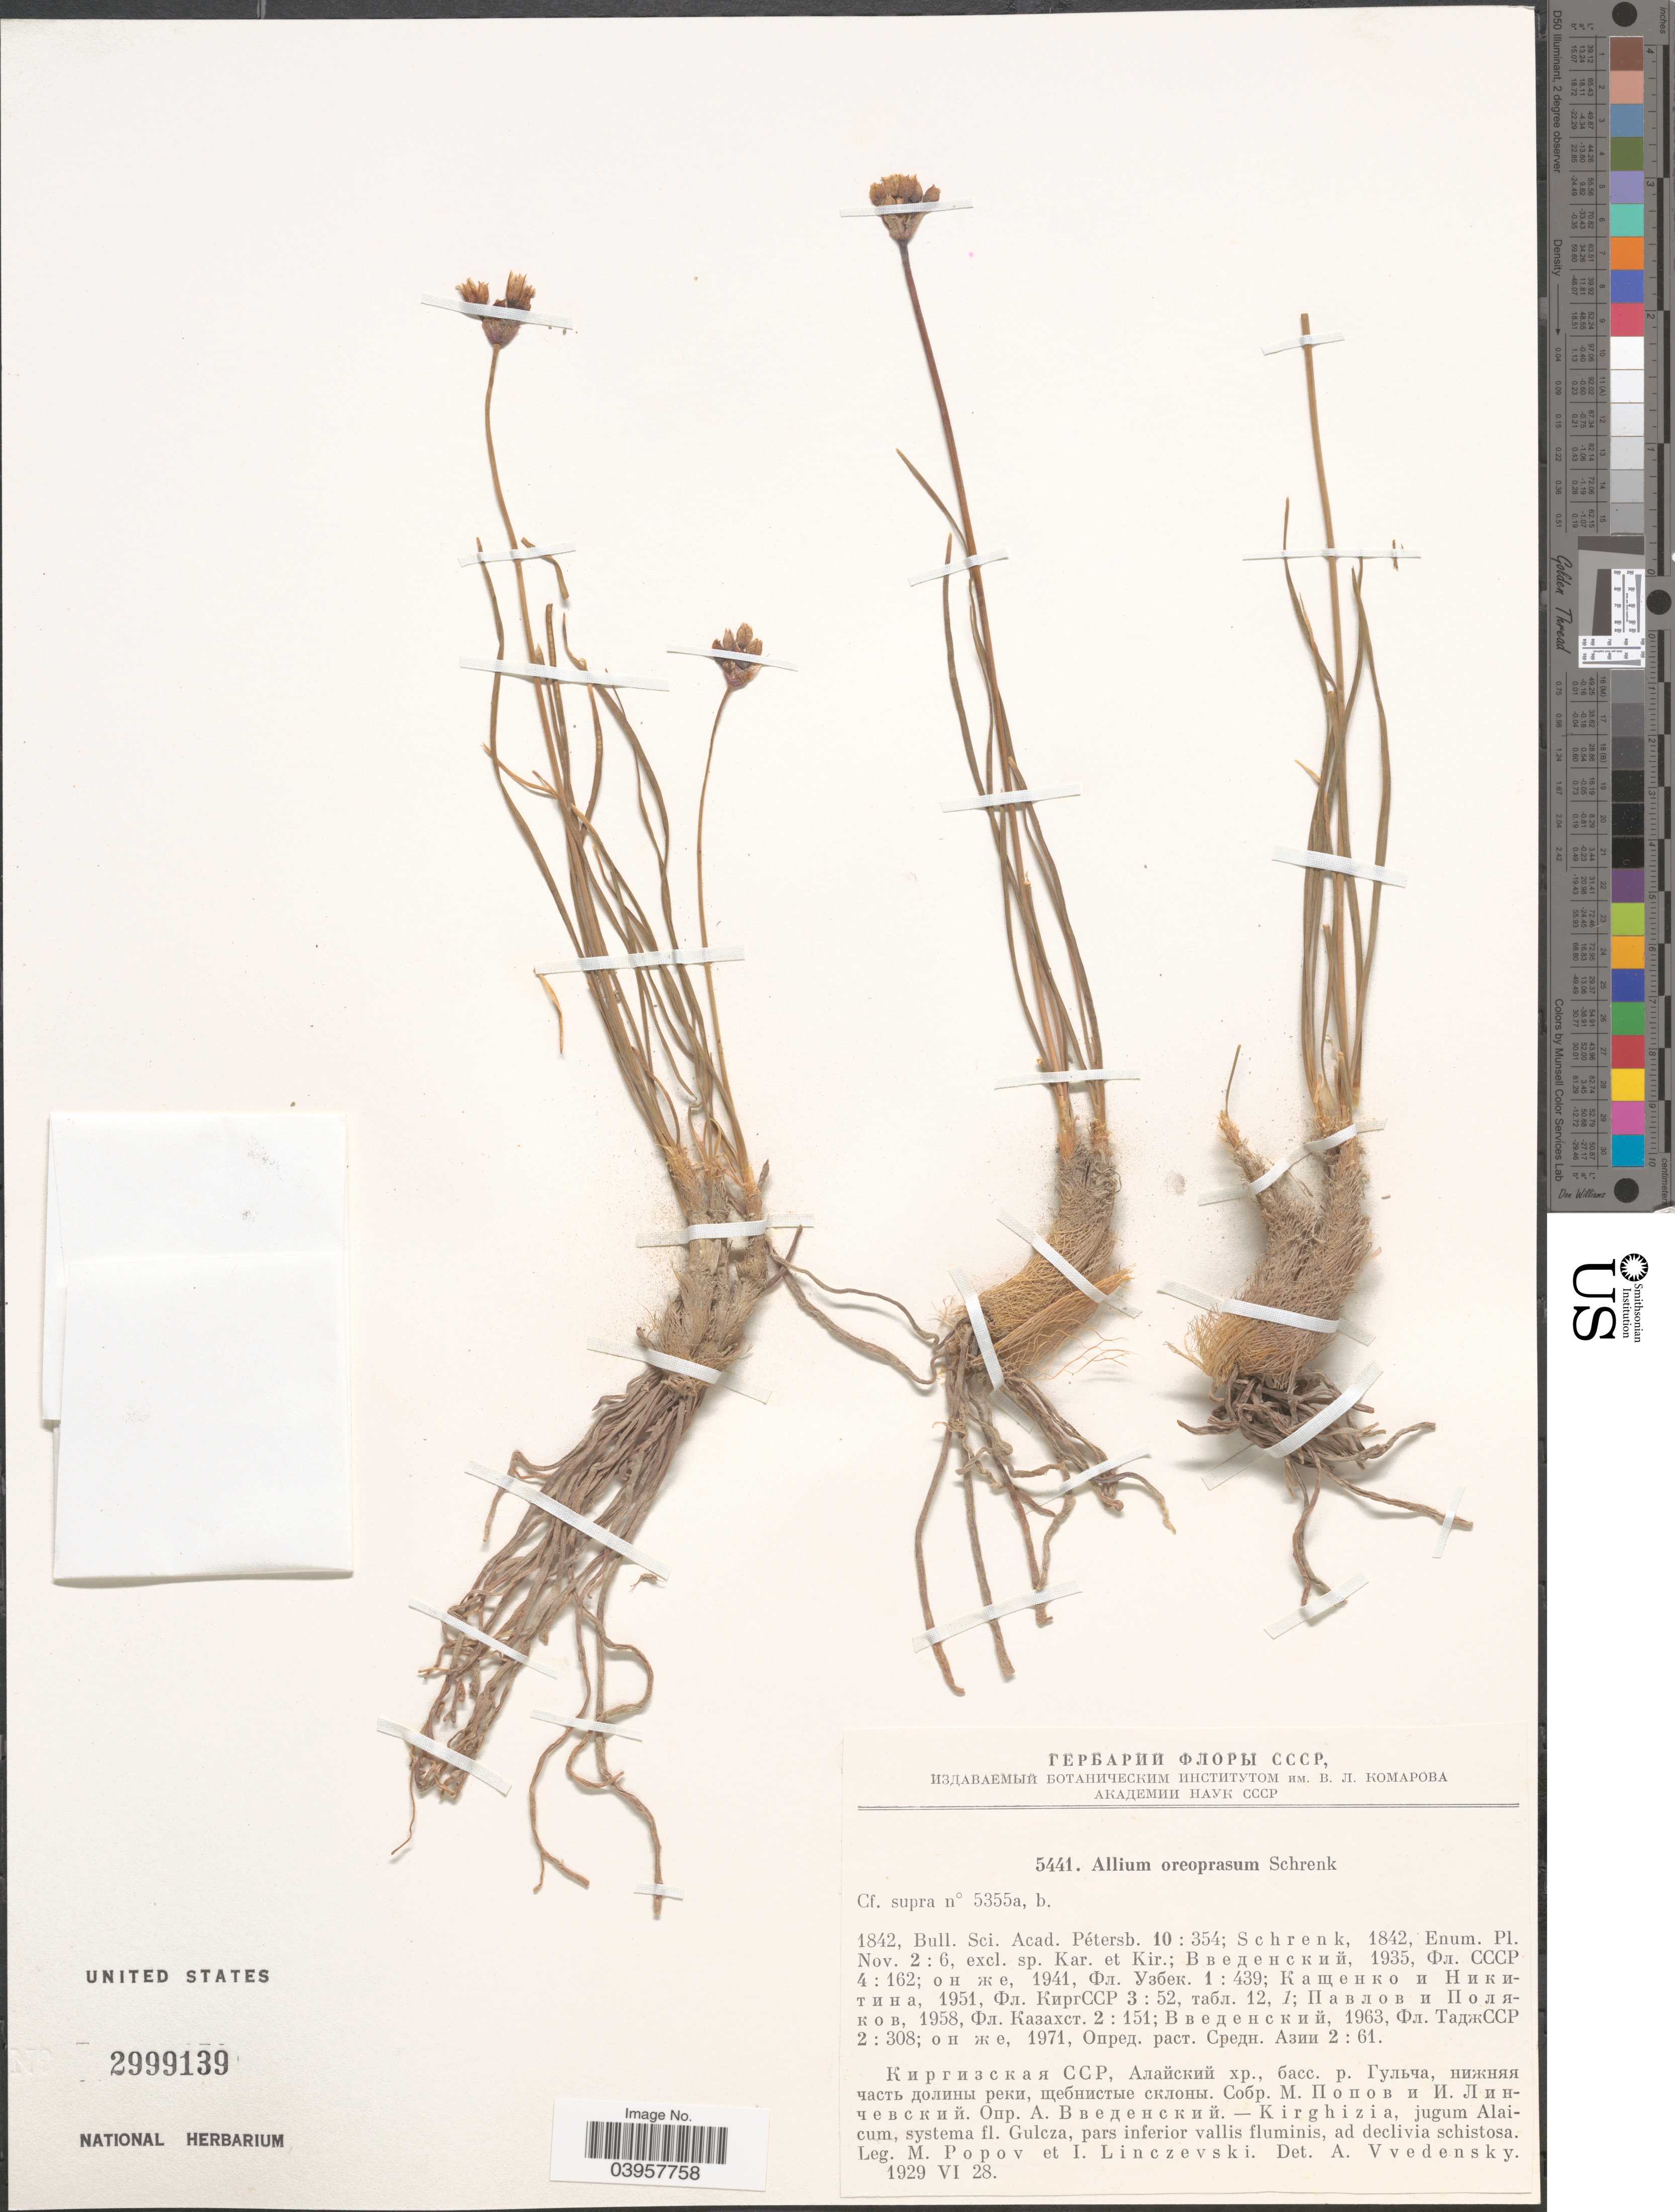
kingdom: Plantae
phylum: Tracheophyta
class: Liliopsida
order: Asparagales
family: Amaryllidaceae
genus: Allium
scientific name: Allium oreoprasum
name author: Schrenk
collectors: M. Popov & I. Linczevski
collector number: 5441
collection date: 1929-06-28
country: Kyrgyzstan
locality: Kirghizia, jugum Alaicum, systema fl. Gulcza, pars inferior vallis fluminis, ad declivia schistosa.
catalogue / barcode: US 2999139